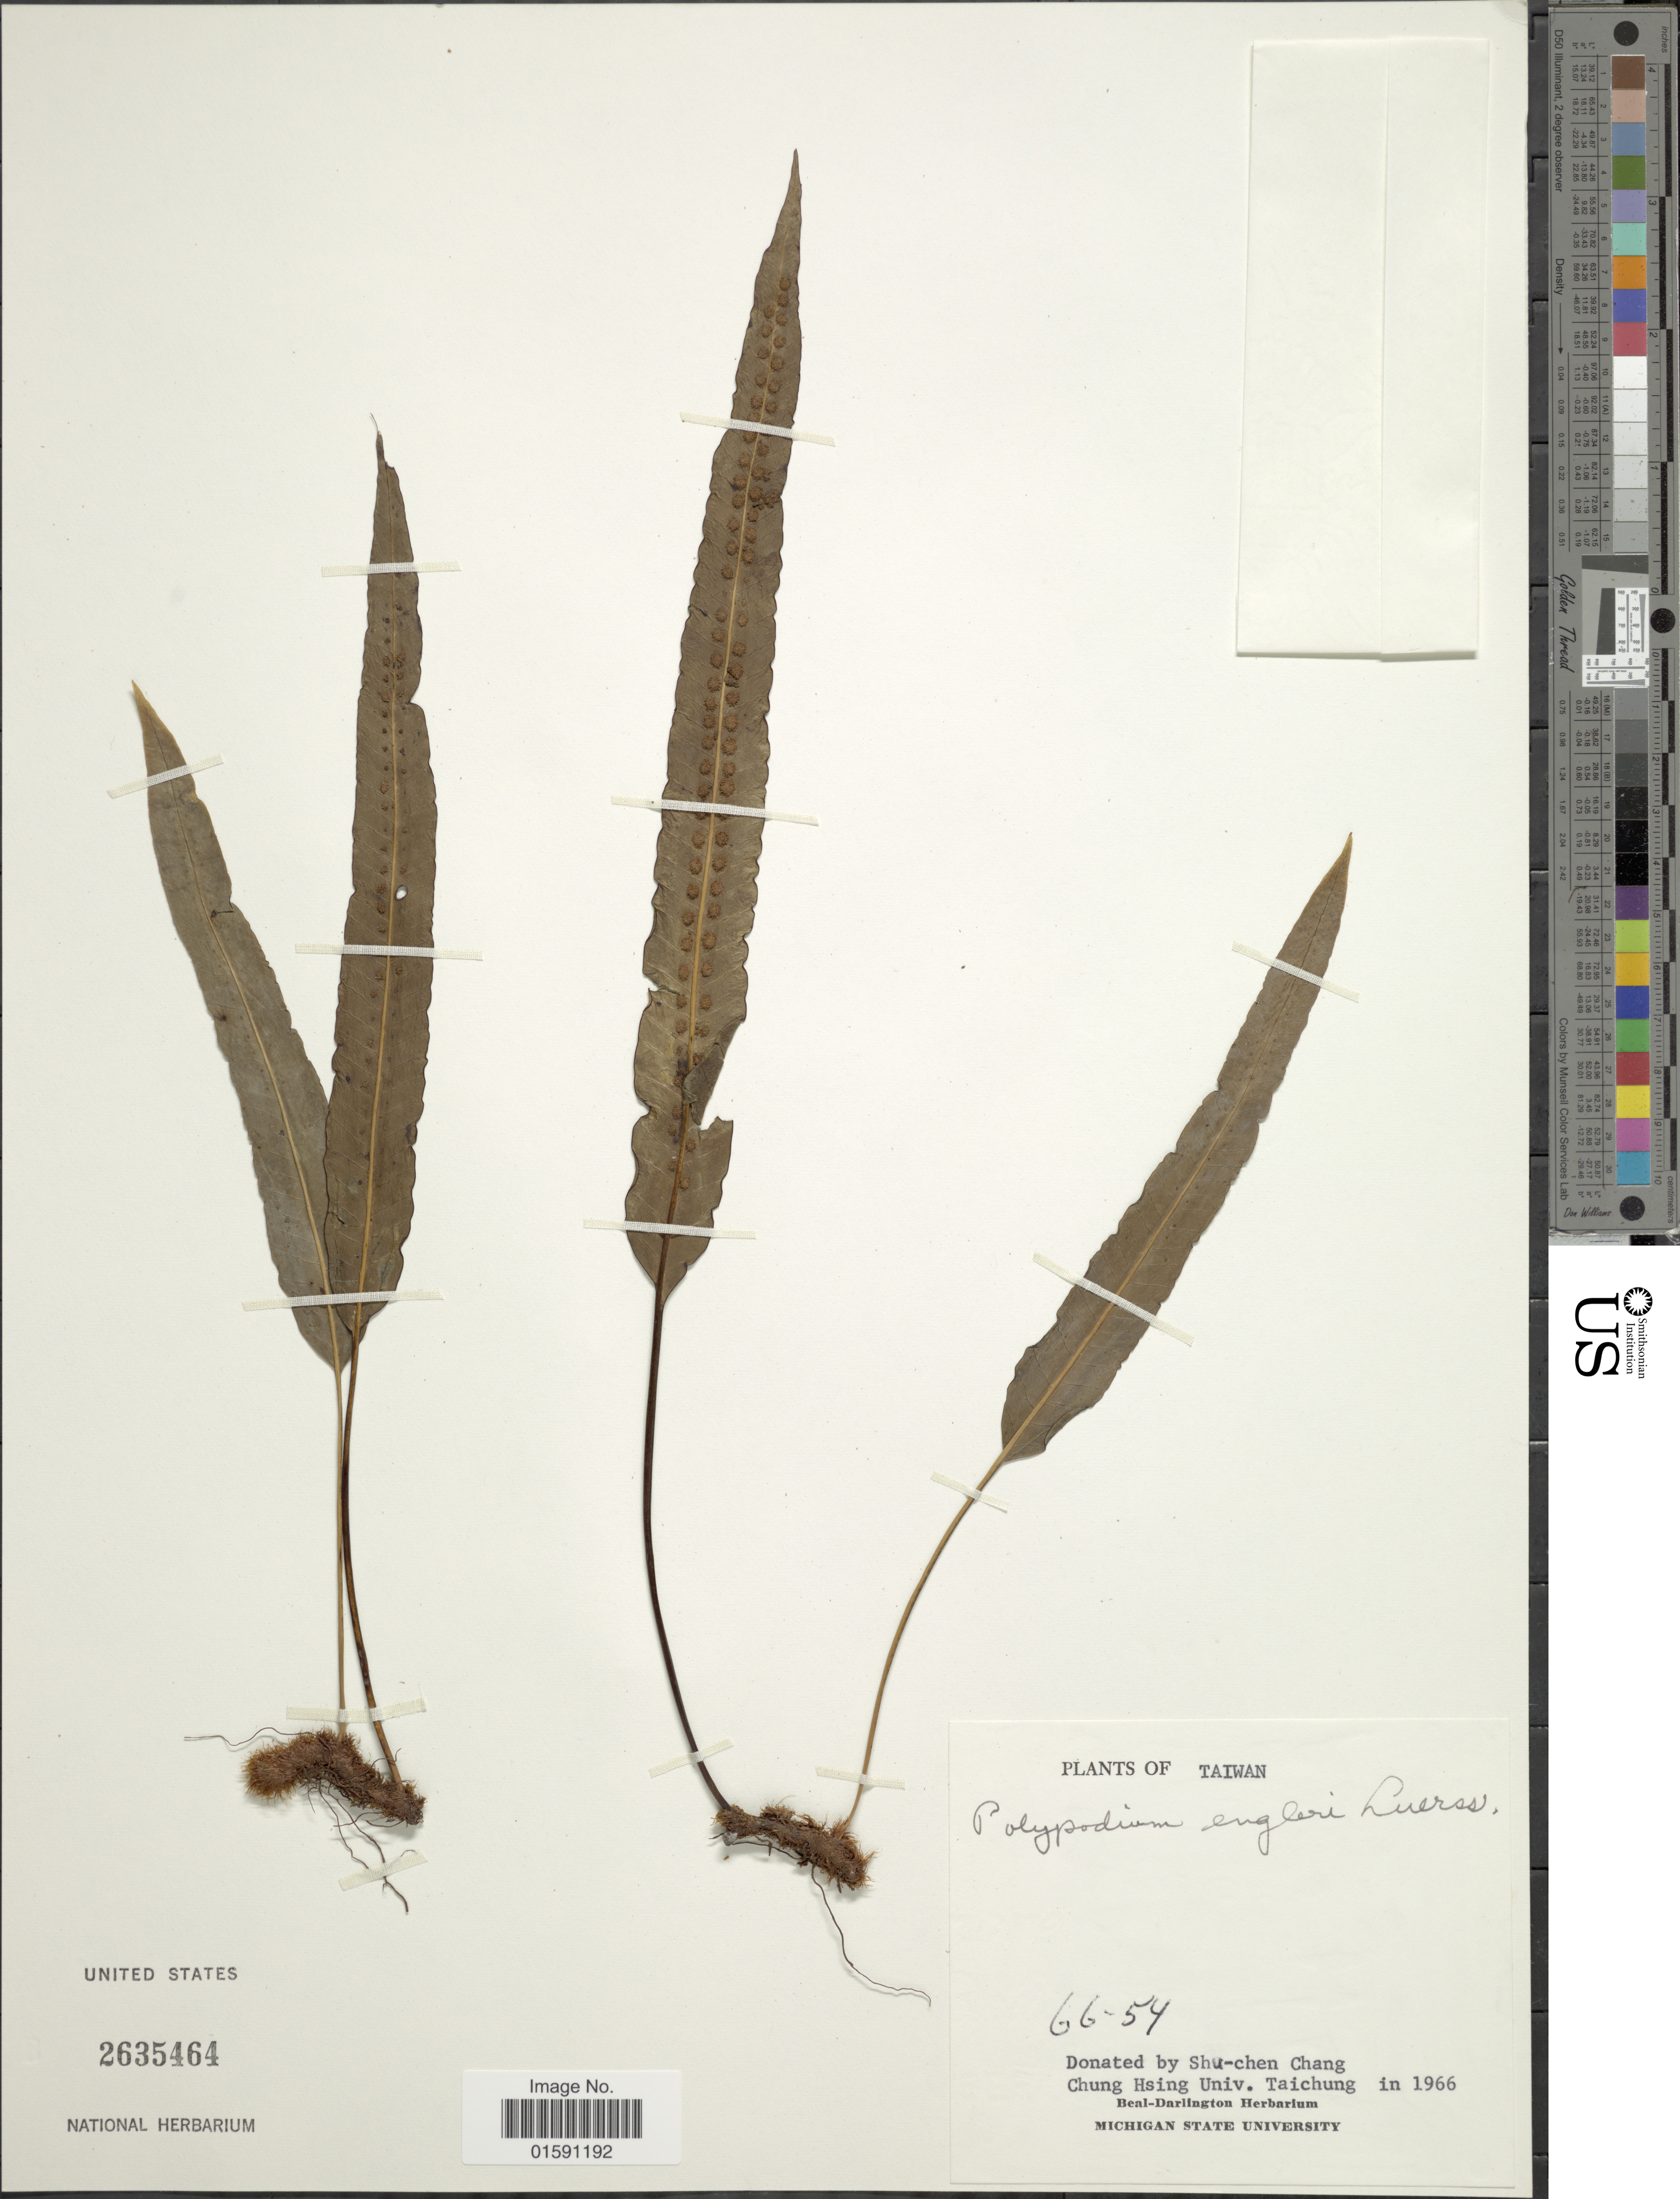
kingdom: Plantae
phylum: Tracheophyta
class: Polypodiopsida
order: Polypodiales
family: Polypodiaceae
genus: Selliguea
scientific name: Selliguea engleri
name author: (Luerss.) Fraser-Jenk.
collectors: ex herb. Chung Hsing Univ. Taichung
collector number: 66-54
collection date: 1966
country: Taiwan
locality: Taiwan. Shu-chen Chang, Vhung Hsing Univ. Taichung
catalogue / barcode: US 2635464